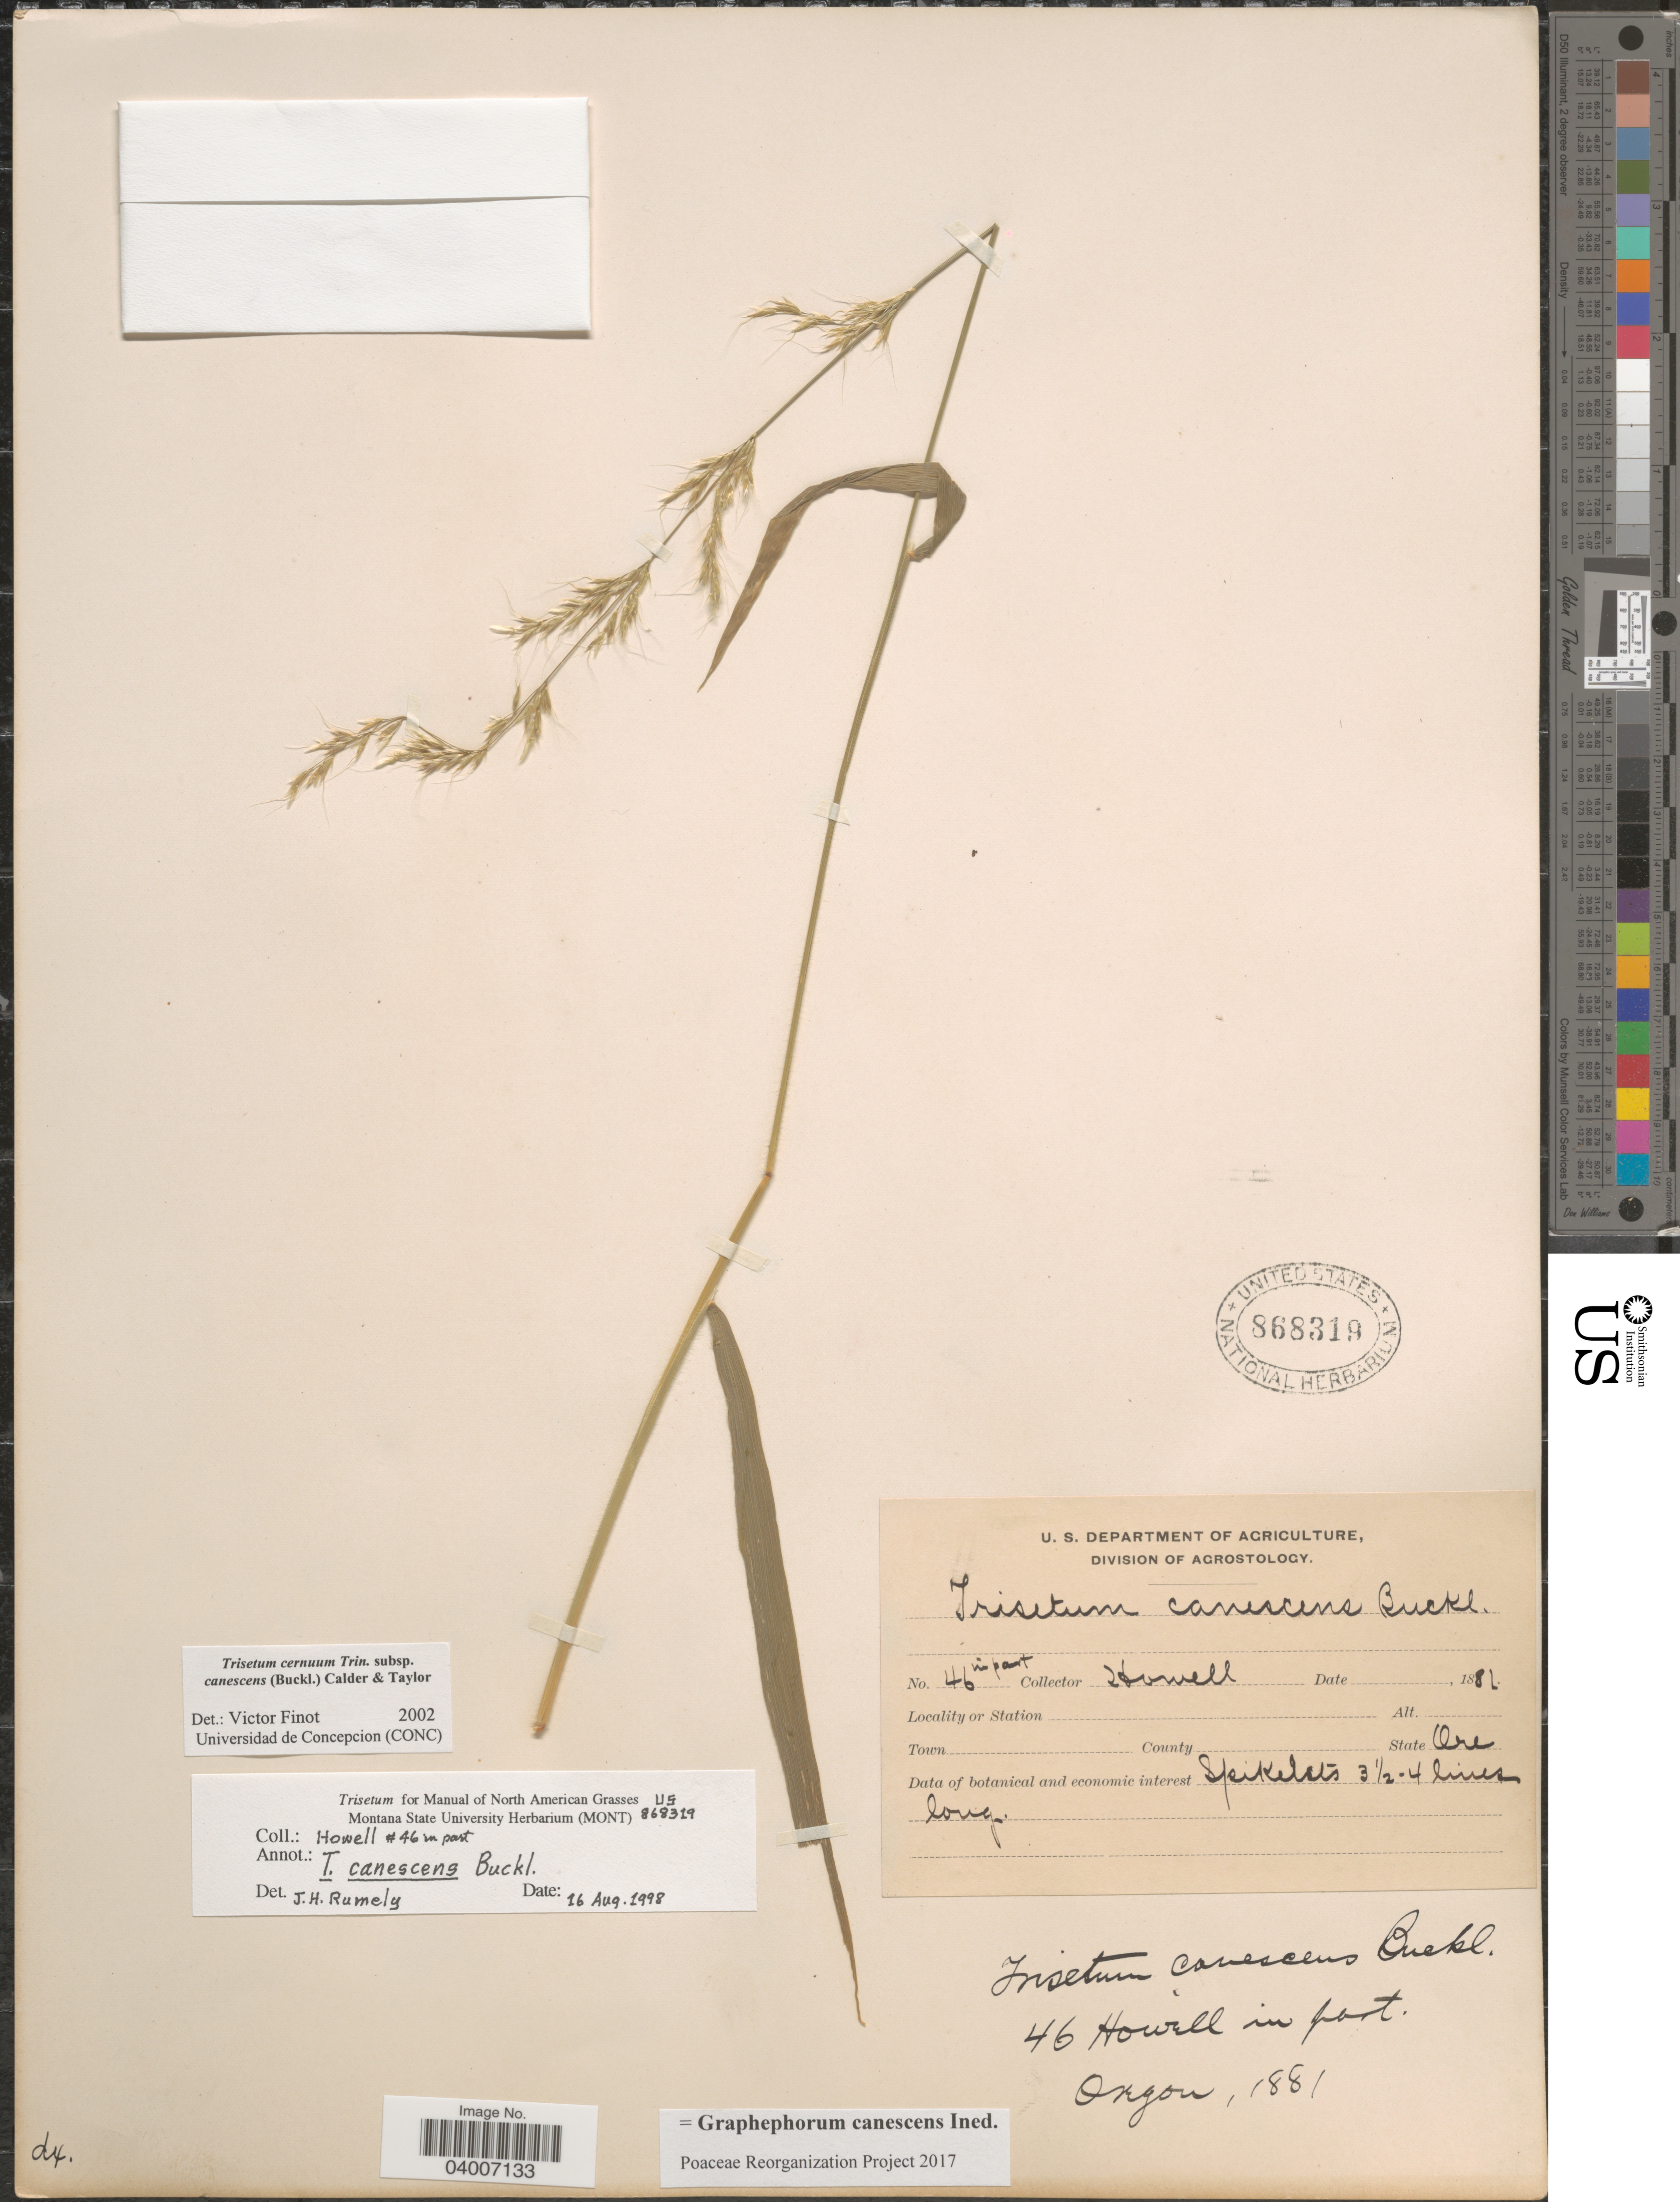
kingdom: Plantae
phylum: Tracheophyta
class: Liliopsida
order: Poales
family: Poaceae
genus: Graphephorum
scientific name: Graphephorum canescens ined.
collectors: -. Howell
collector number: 46 in part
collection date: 1881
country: United States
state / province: Oregon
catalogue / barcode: US 868319